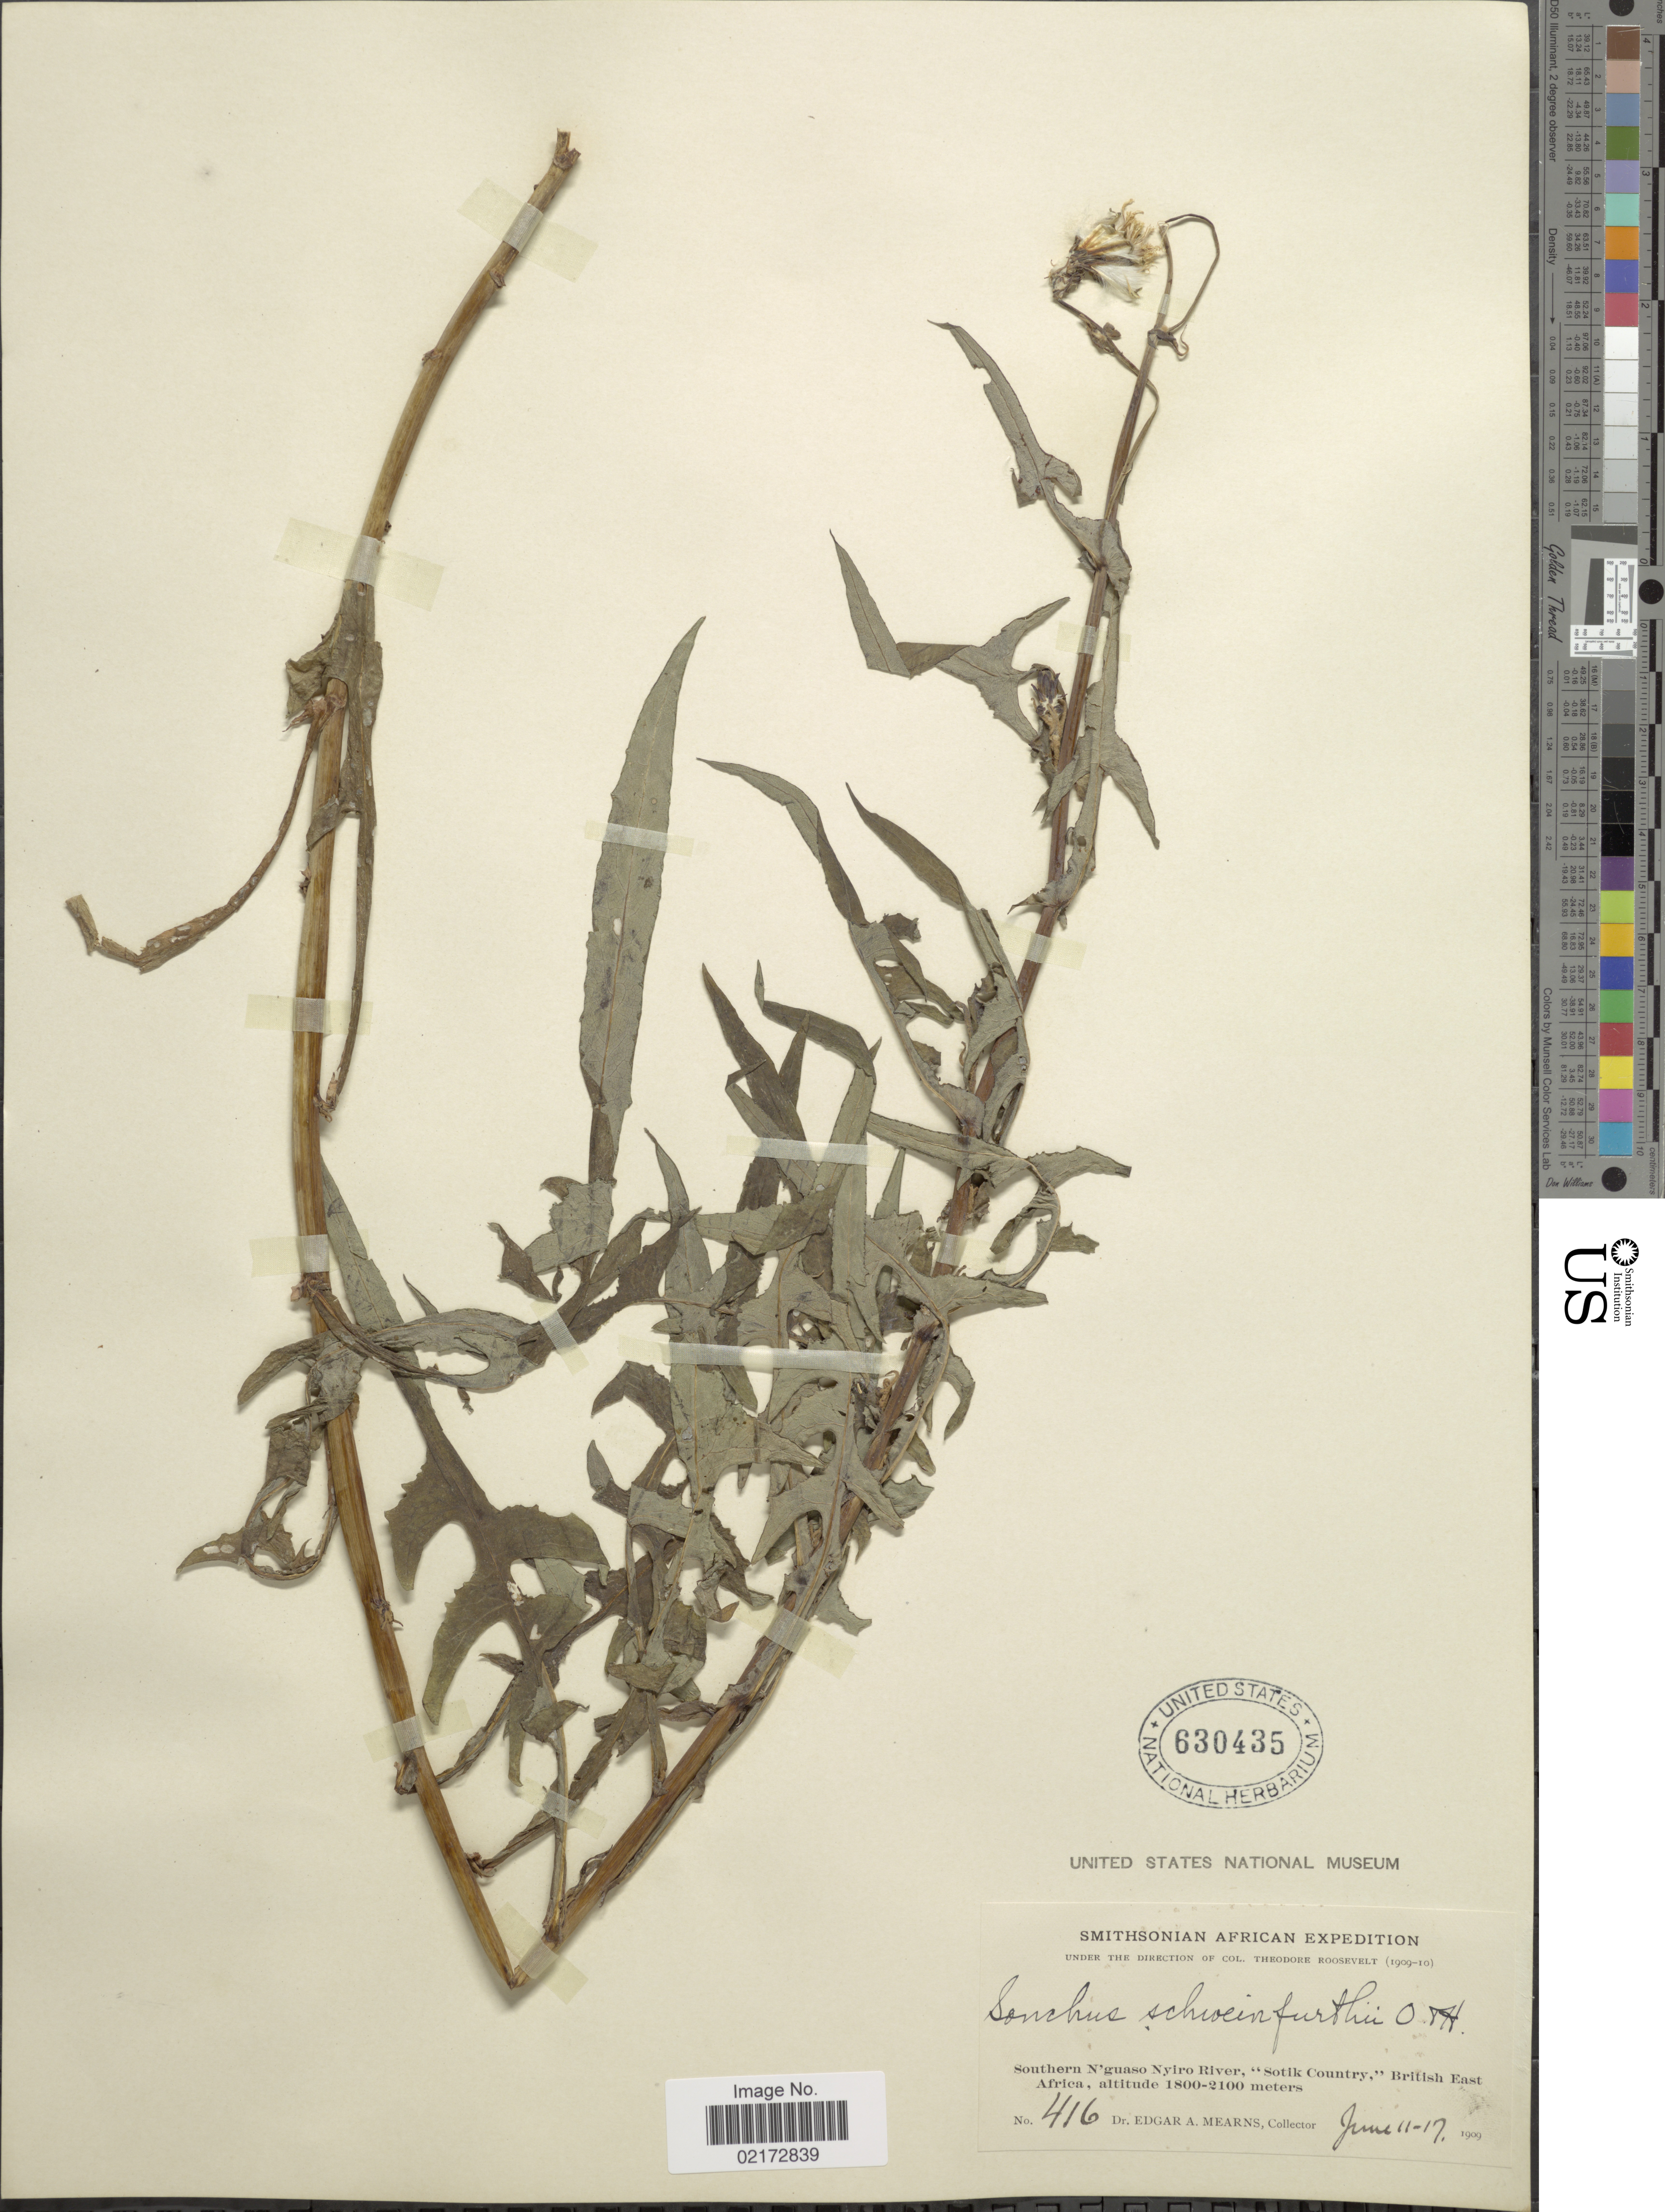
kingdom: Plantae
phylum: Tracheophyta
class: Magnoliopsida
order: Asterales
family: Asteraceae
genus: Sonchus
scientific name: Sonchus schweinfurthii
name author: Oliv. & Hiern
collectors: E. A. Mearns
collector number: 416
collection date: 1909-06-11/1909-06-17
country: Kenya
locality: Southern N'guaso Nyiro River, Sotik Country, British East Africa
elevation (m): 1800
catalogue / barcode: US 630435